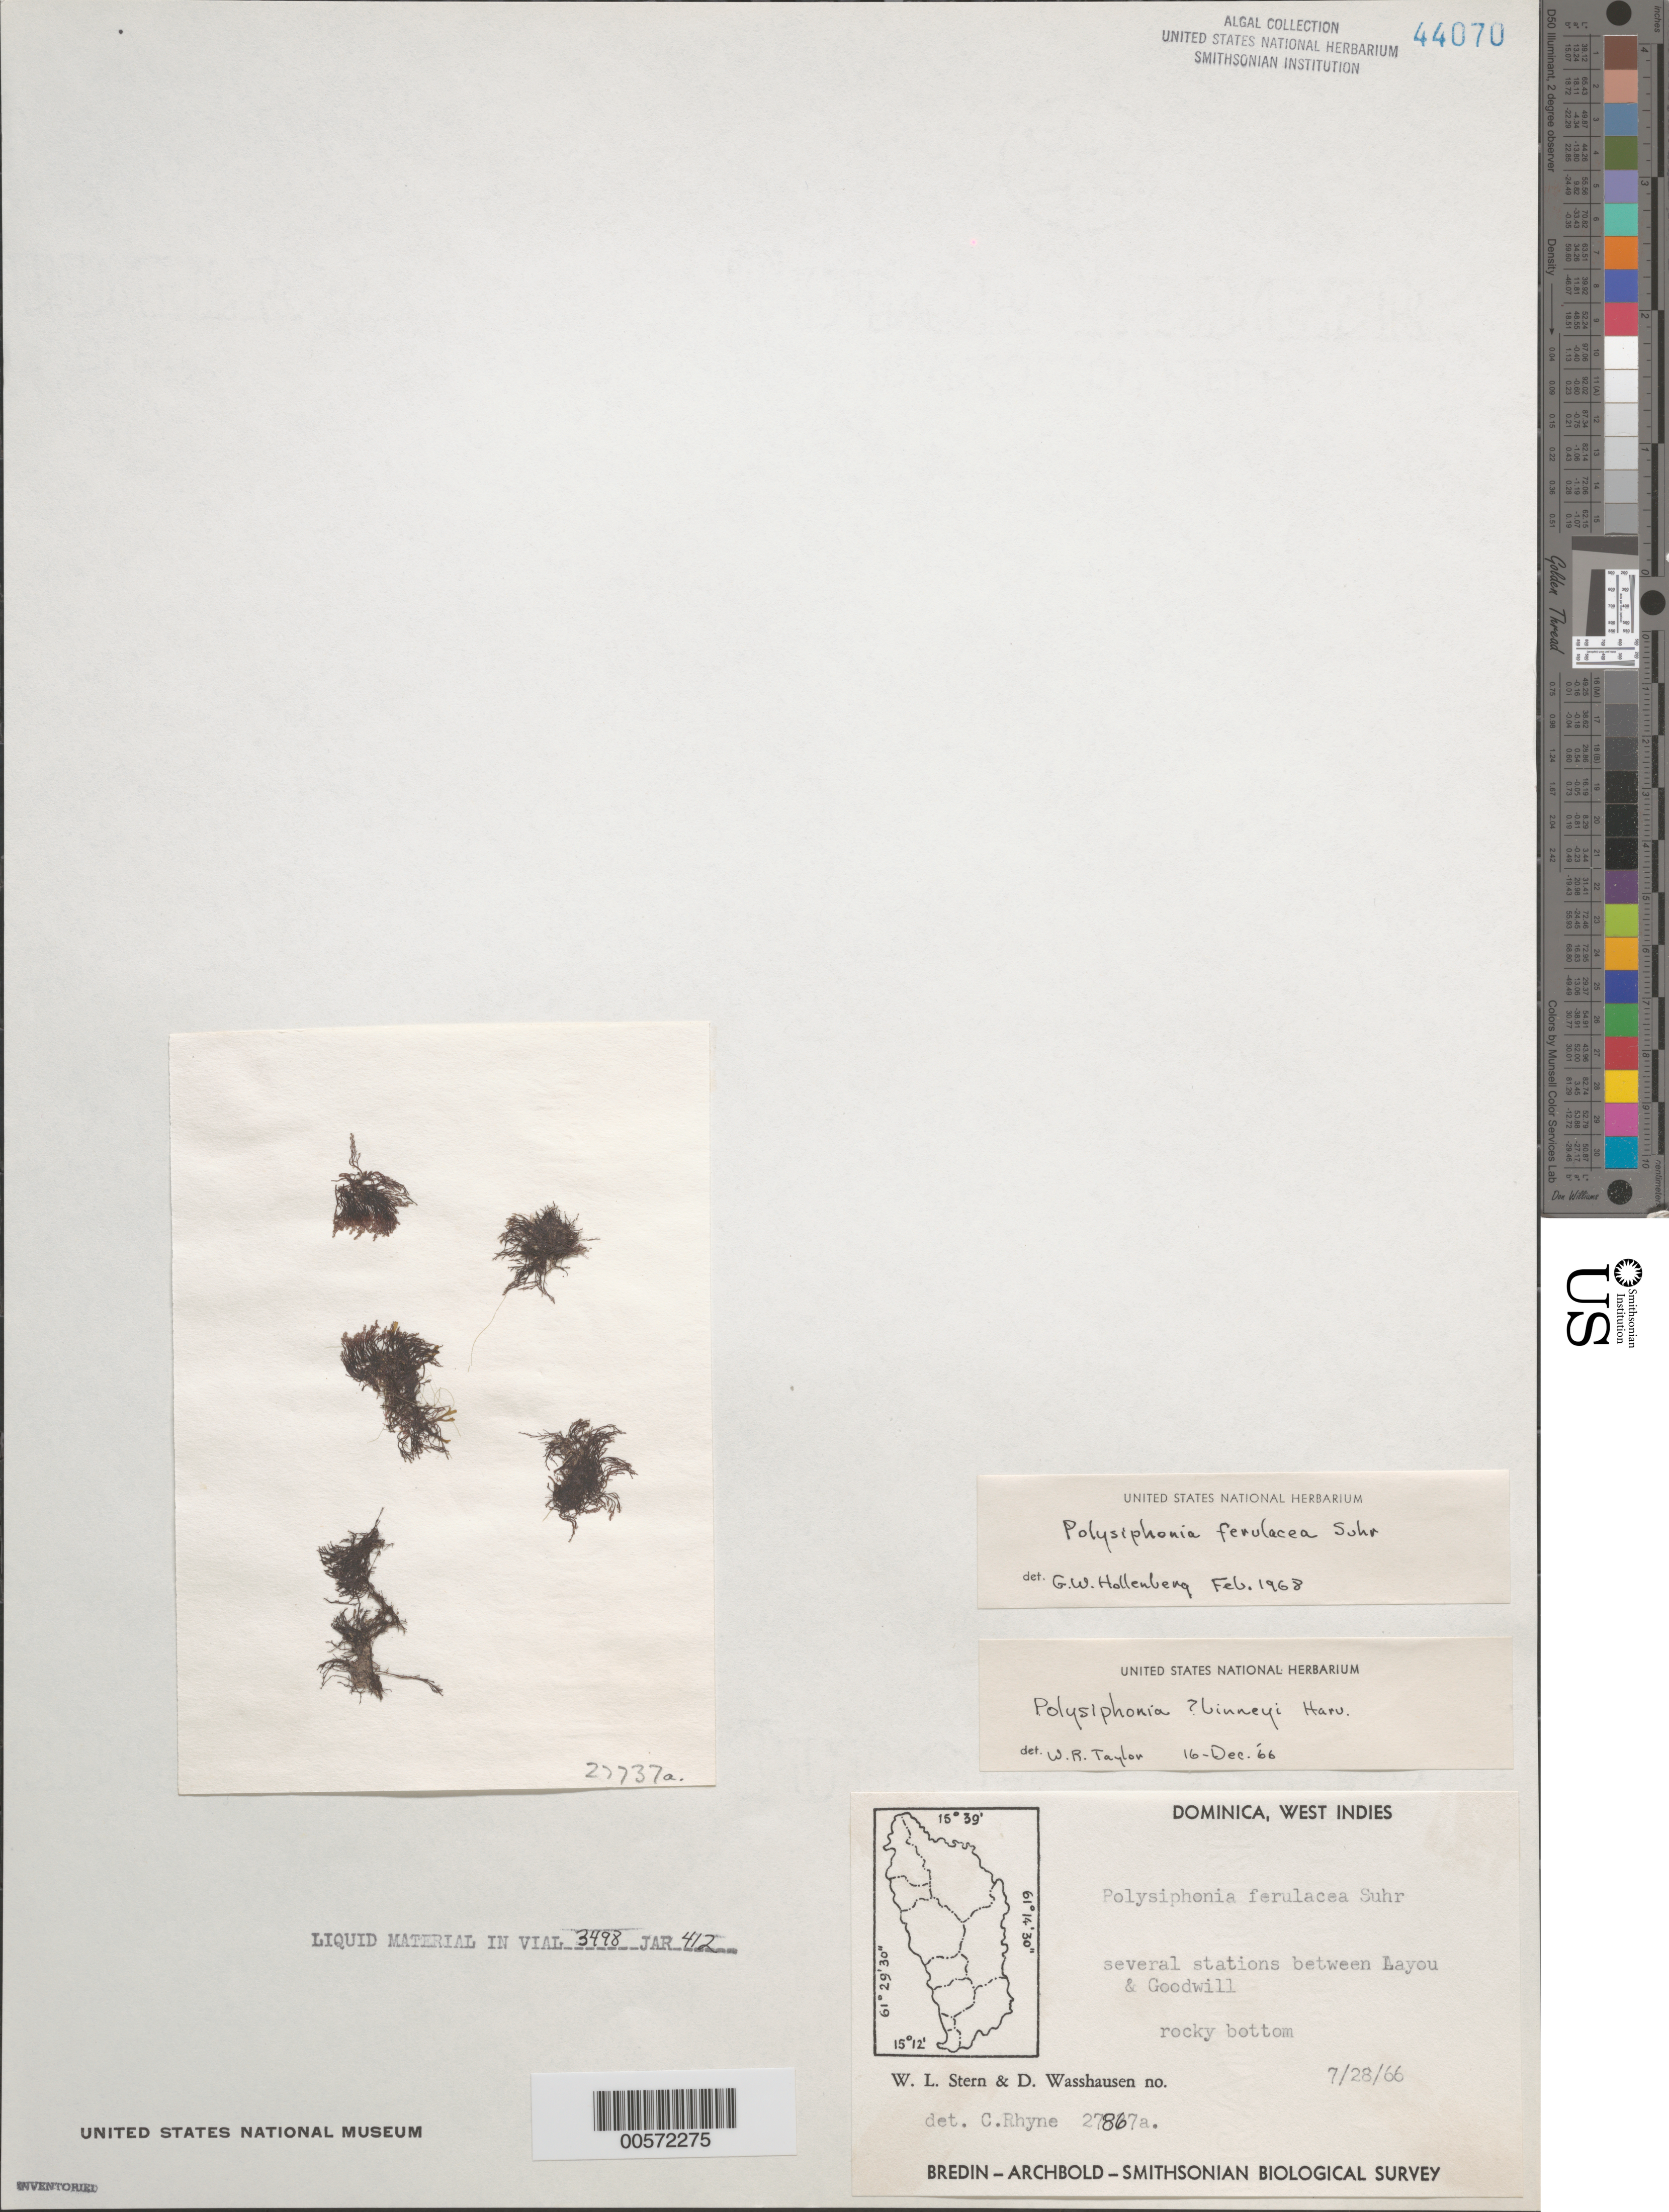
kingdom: Plantae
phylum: Rhodophyta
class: Florideophyceae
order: Ceramiales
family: Rhodomelaceae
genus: Melanothamnus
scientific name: Melanothamnus ferulaceus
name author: (Suhr ex J. Agardh) Diaz-Tapia & Maggs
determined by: Algae name updating Project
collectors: W. L. Stern & D. C. Wasshausen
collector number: EYD 27867a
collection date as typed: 28 Jul 1966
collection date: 1966-07-28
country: Dominica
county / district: St. Paul's Parish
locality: Between Layou and Goodwill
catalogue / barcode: US 44070